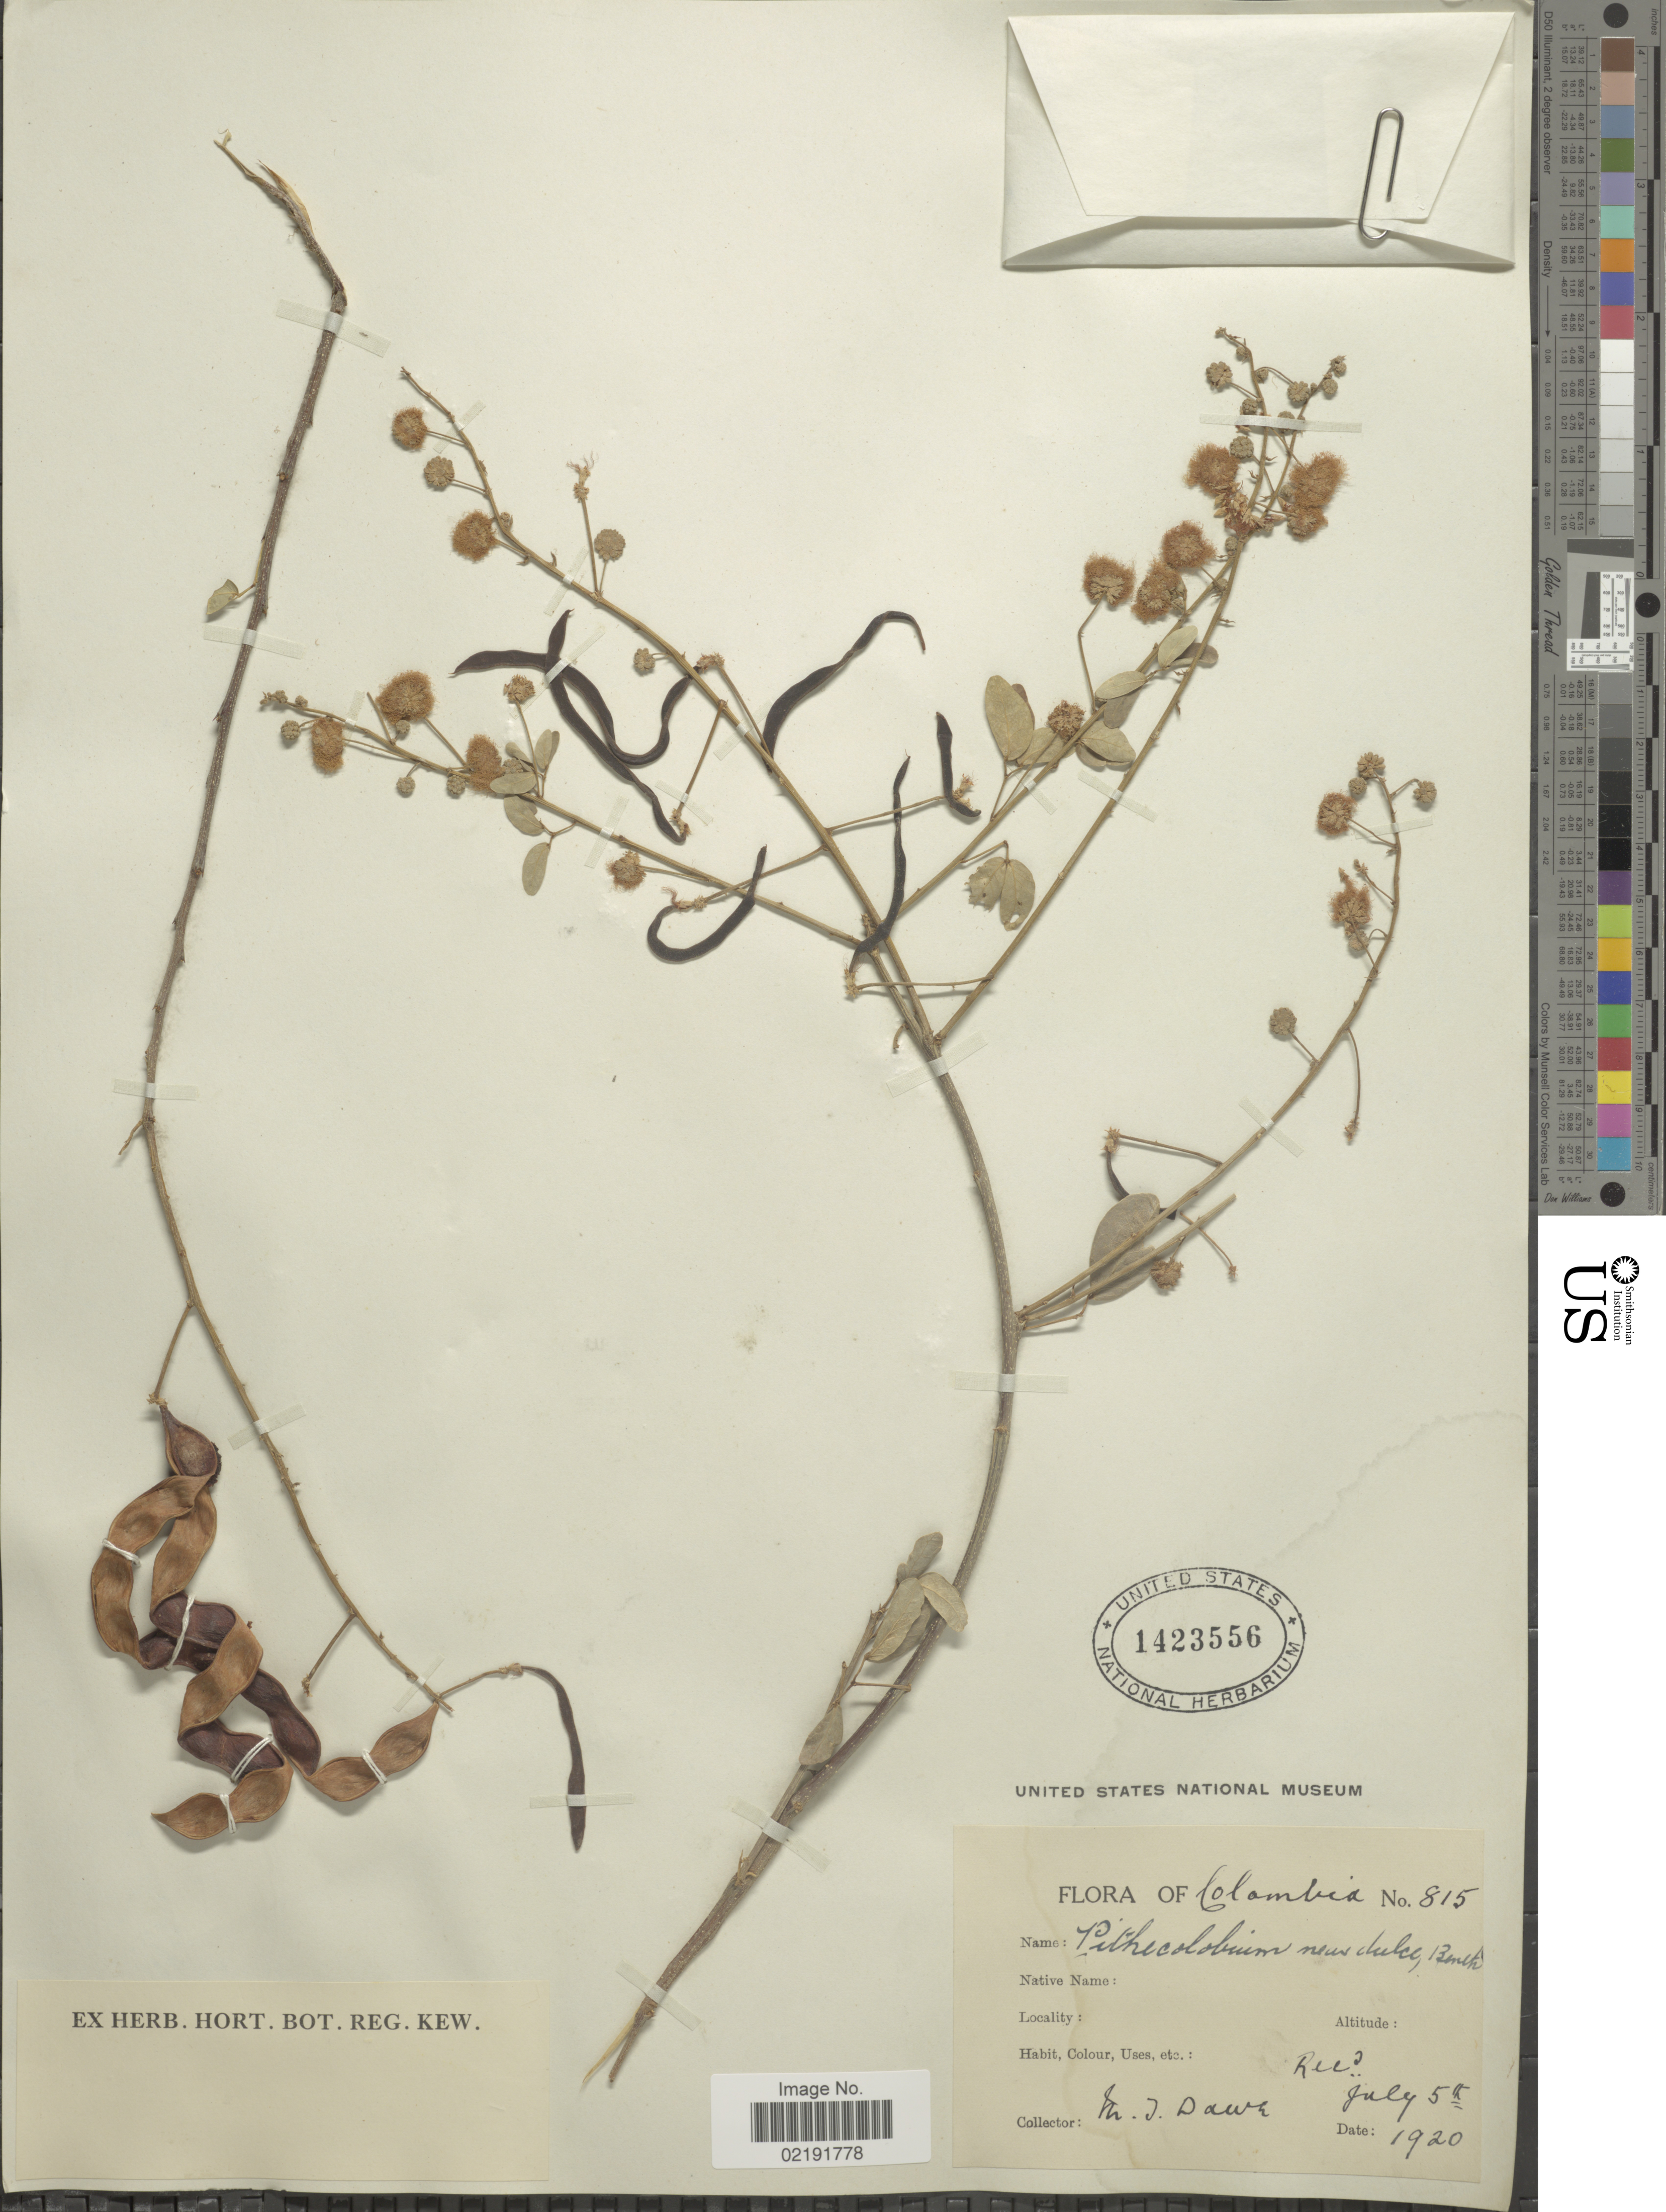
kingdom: Plantae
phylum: Tracheophyta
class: Magnoliopsida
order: Fabales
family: Fabaceae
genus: Pithecellobium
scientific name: Pithecellobium dulce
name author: (Roxb.) Benth.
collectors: M. T. Dawe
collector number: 815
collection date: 1920-07-05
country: Colombia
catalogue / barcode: US 1423556